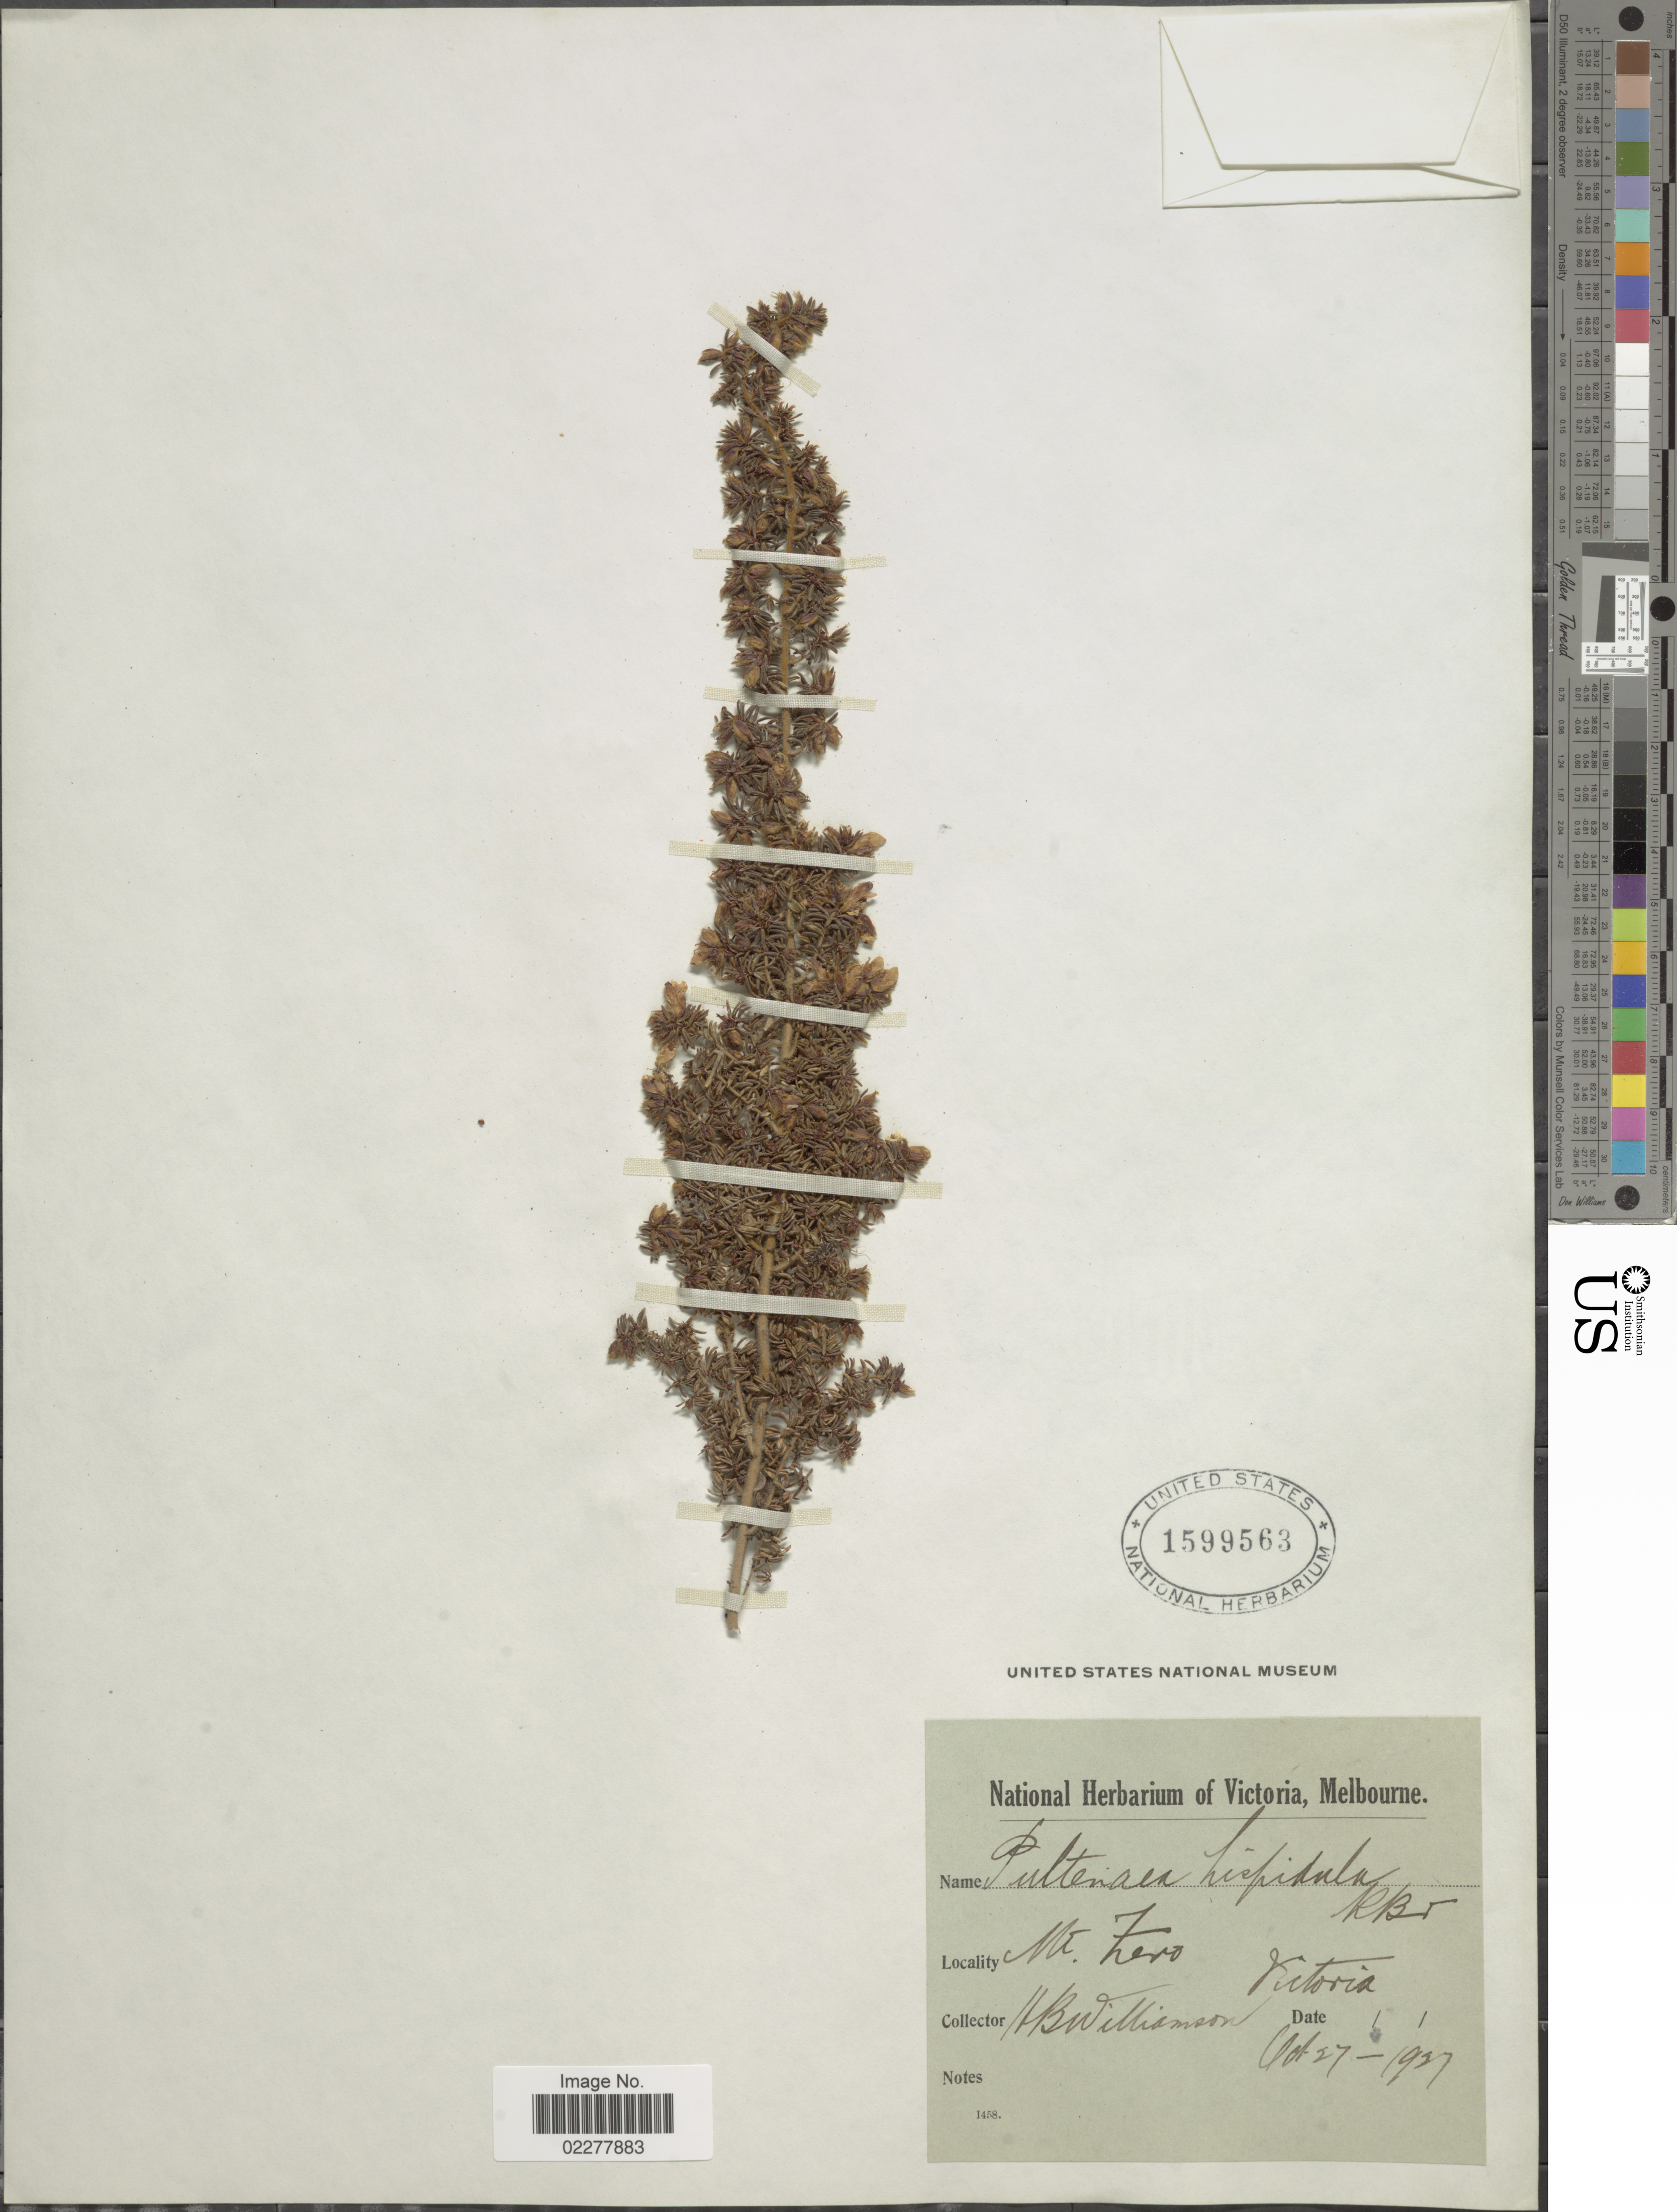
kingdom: Plantae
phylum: Tracheophyta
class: Magnoliopsida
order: Fabales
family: Fabaceae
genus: Pultenaea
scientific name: Pultenaea hispidula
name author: R. Br. ex Benth.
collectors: H. Williamson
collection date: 1927-10-27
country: Australia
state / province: Victoria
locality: Mt. Zero. Victoria.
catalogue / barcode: US 1599563